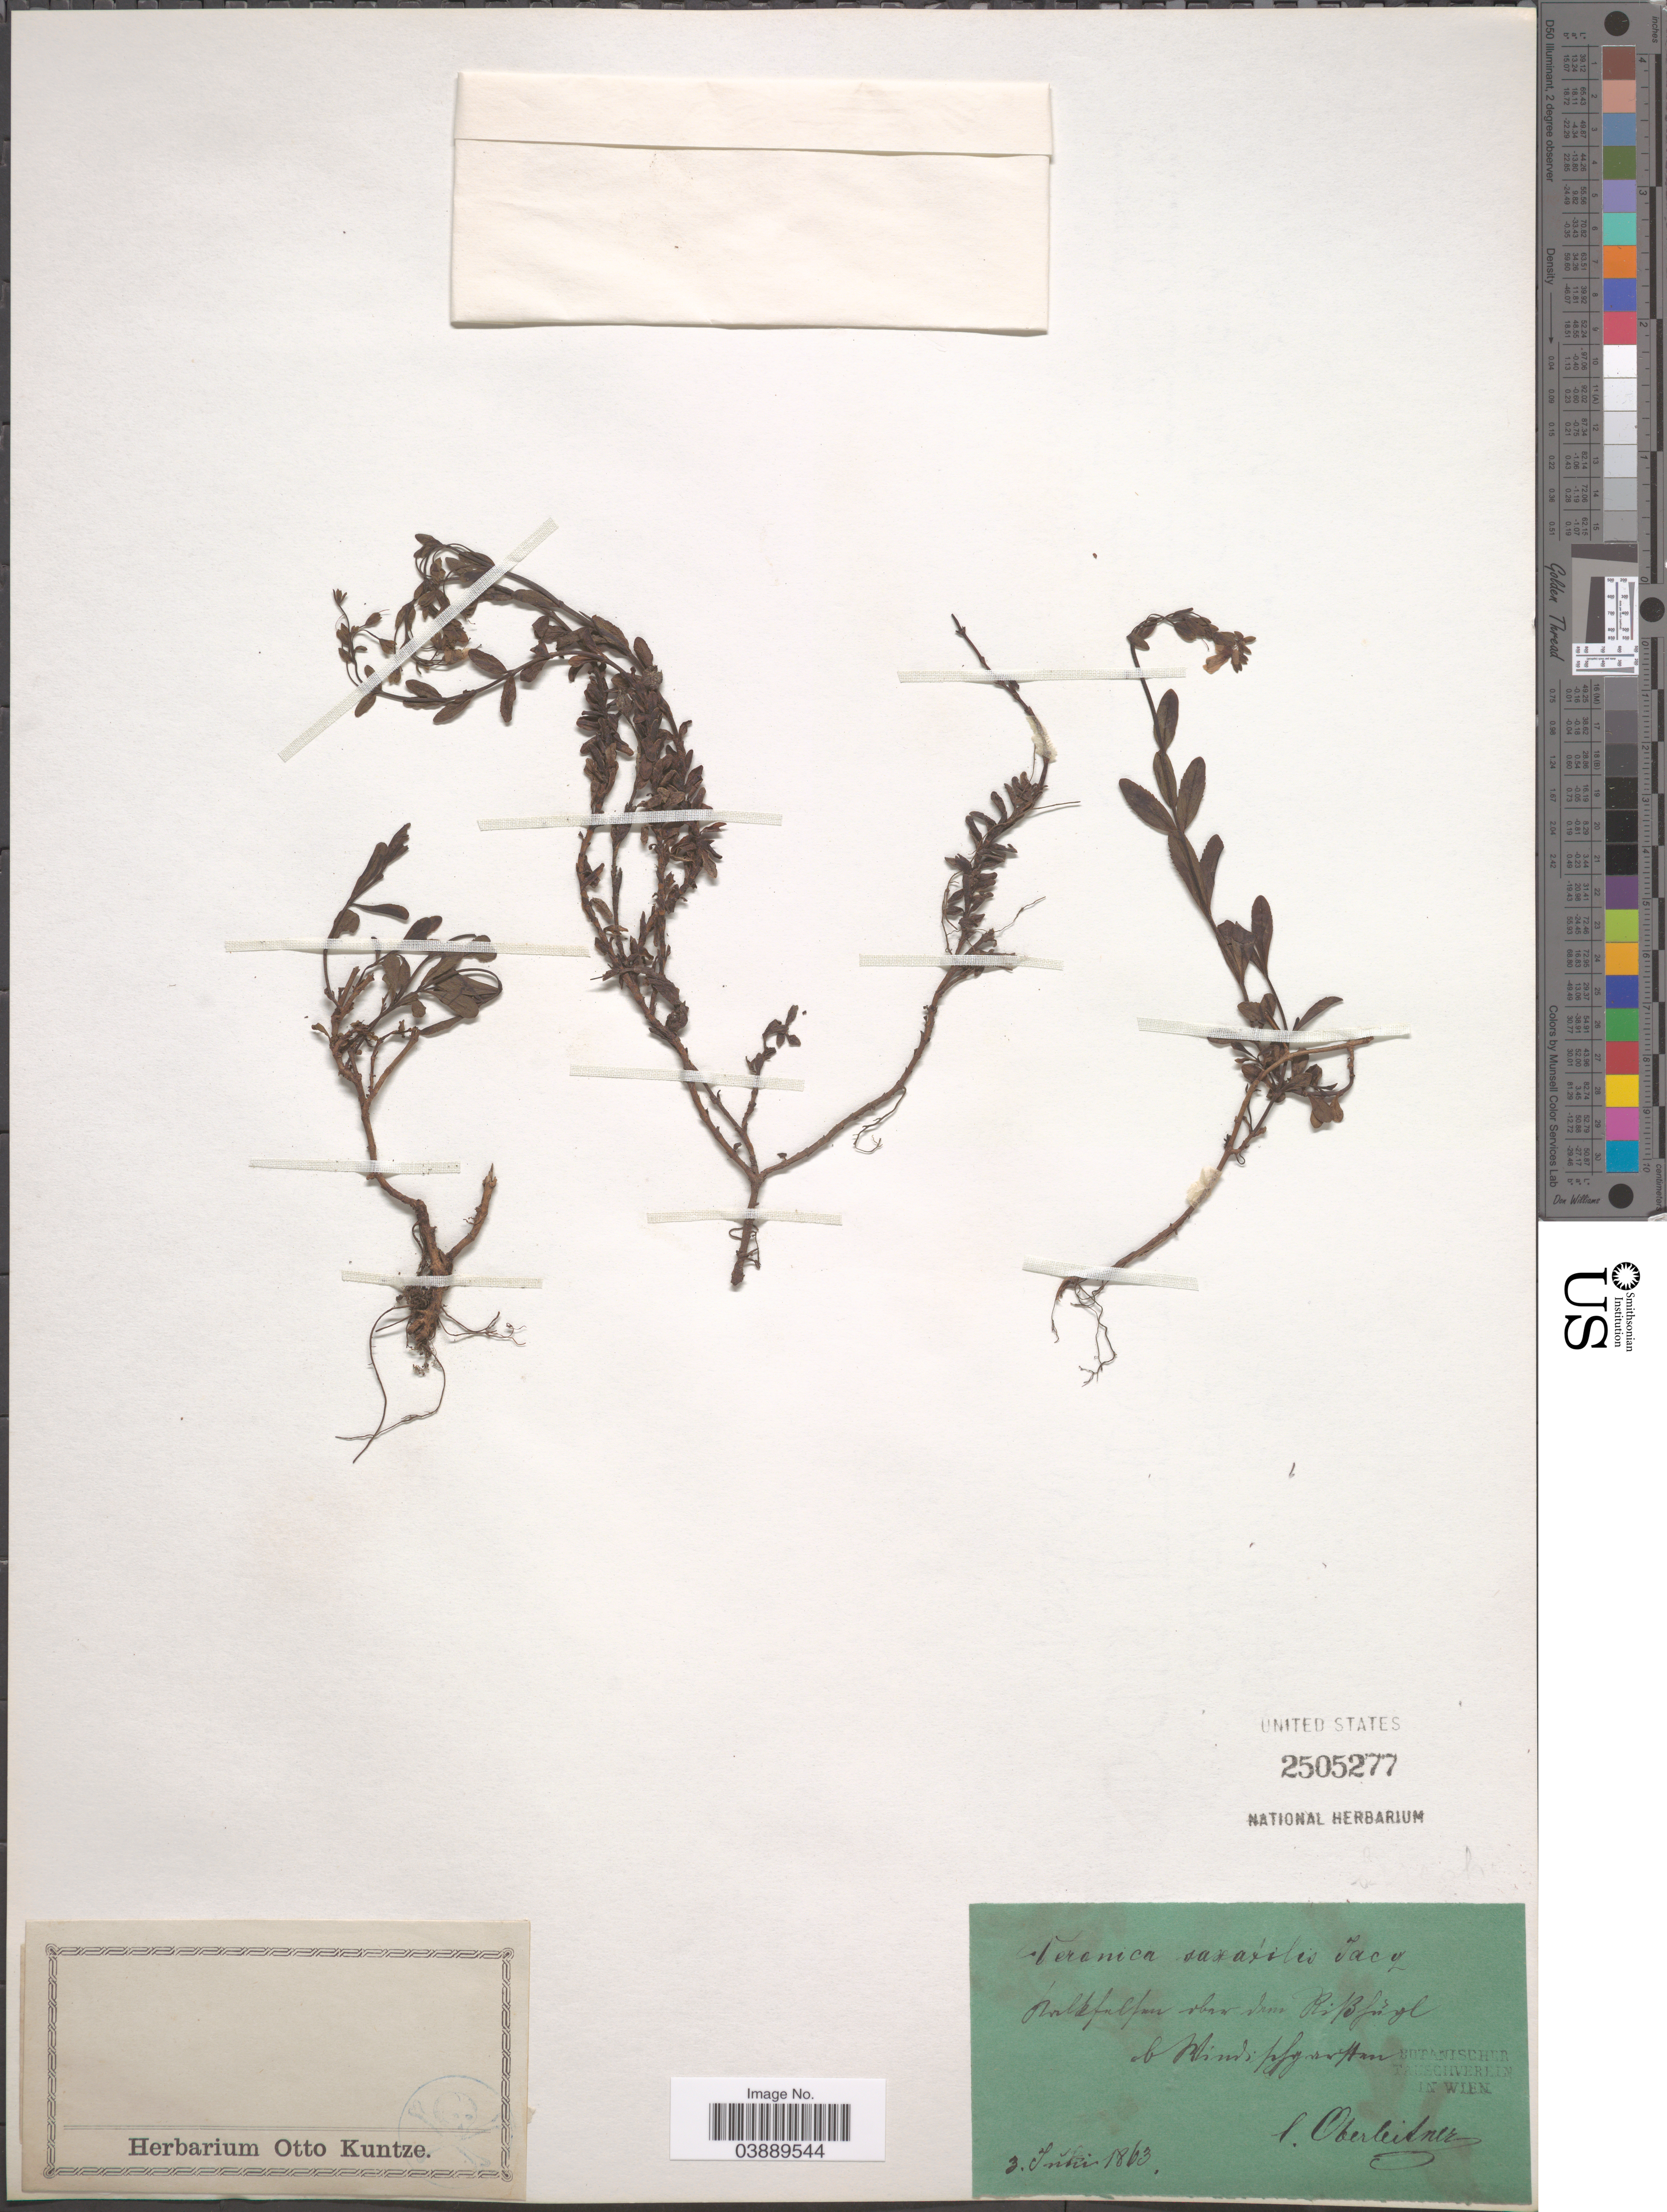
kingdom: Plantae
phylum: Tracheophyta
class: Magnoliopsida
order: Lamiales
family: Plantaginaceae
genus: Veronica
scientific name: Veronica saxatilis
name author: Scop.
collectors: -. Oberleidner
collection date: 1863-07-03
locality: Bolkfulfun aban drom Ribfuyl b Rlims pfyunhan. [interpreted]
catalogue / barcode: US 2505277